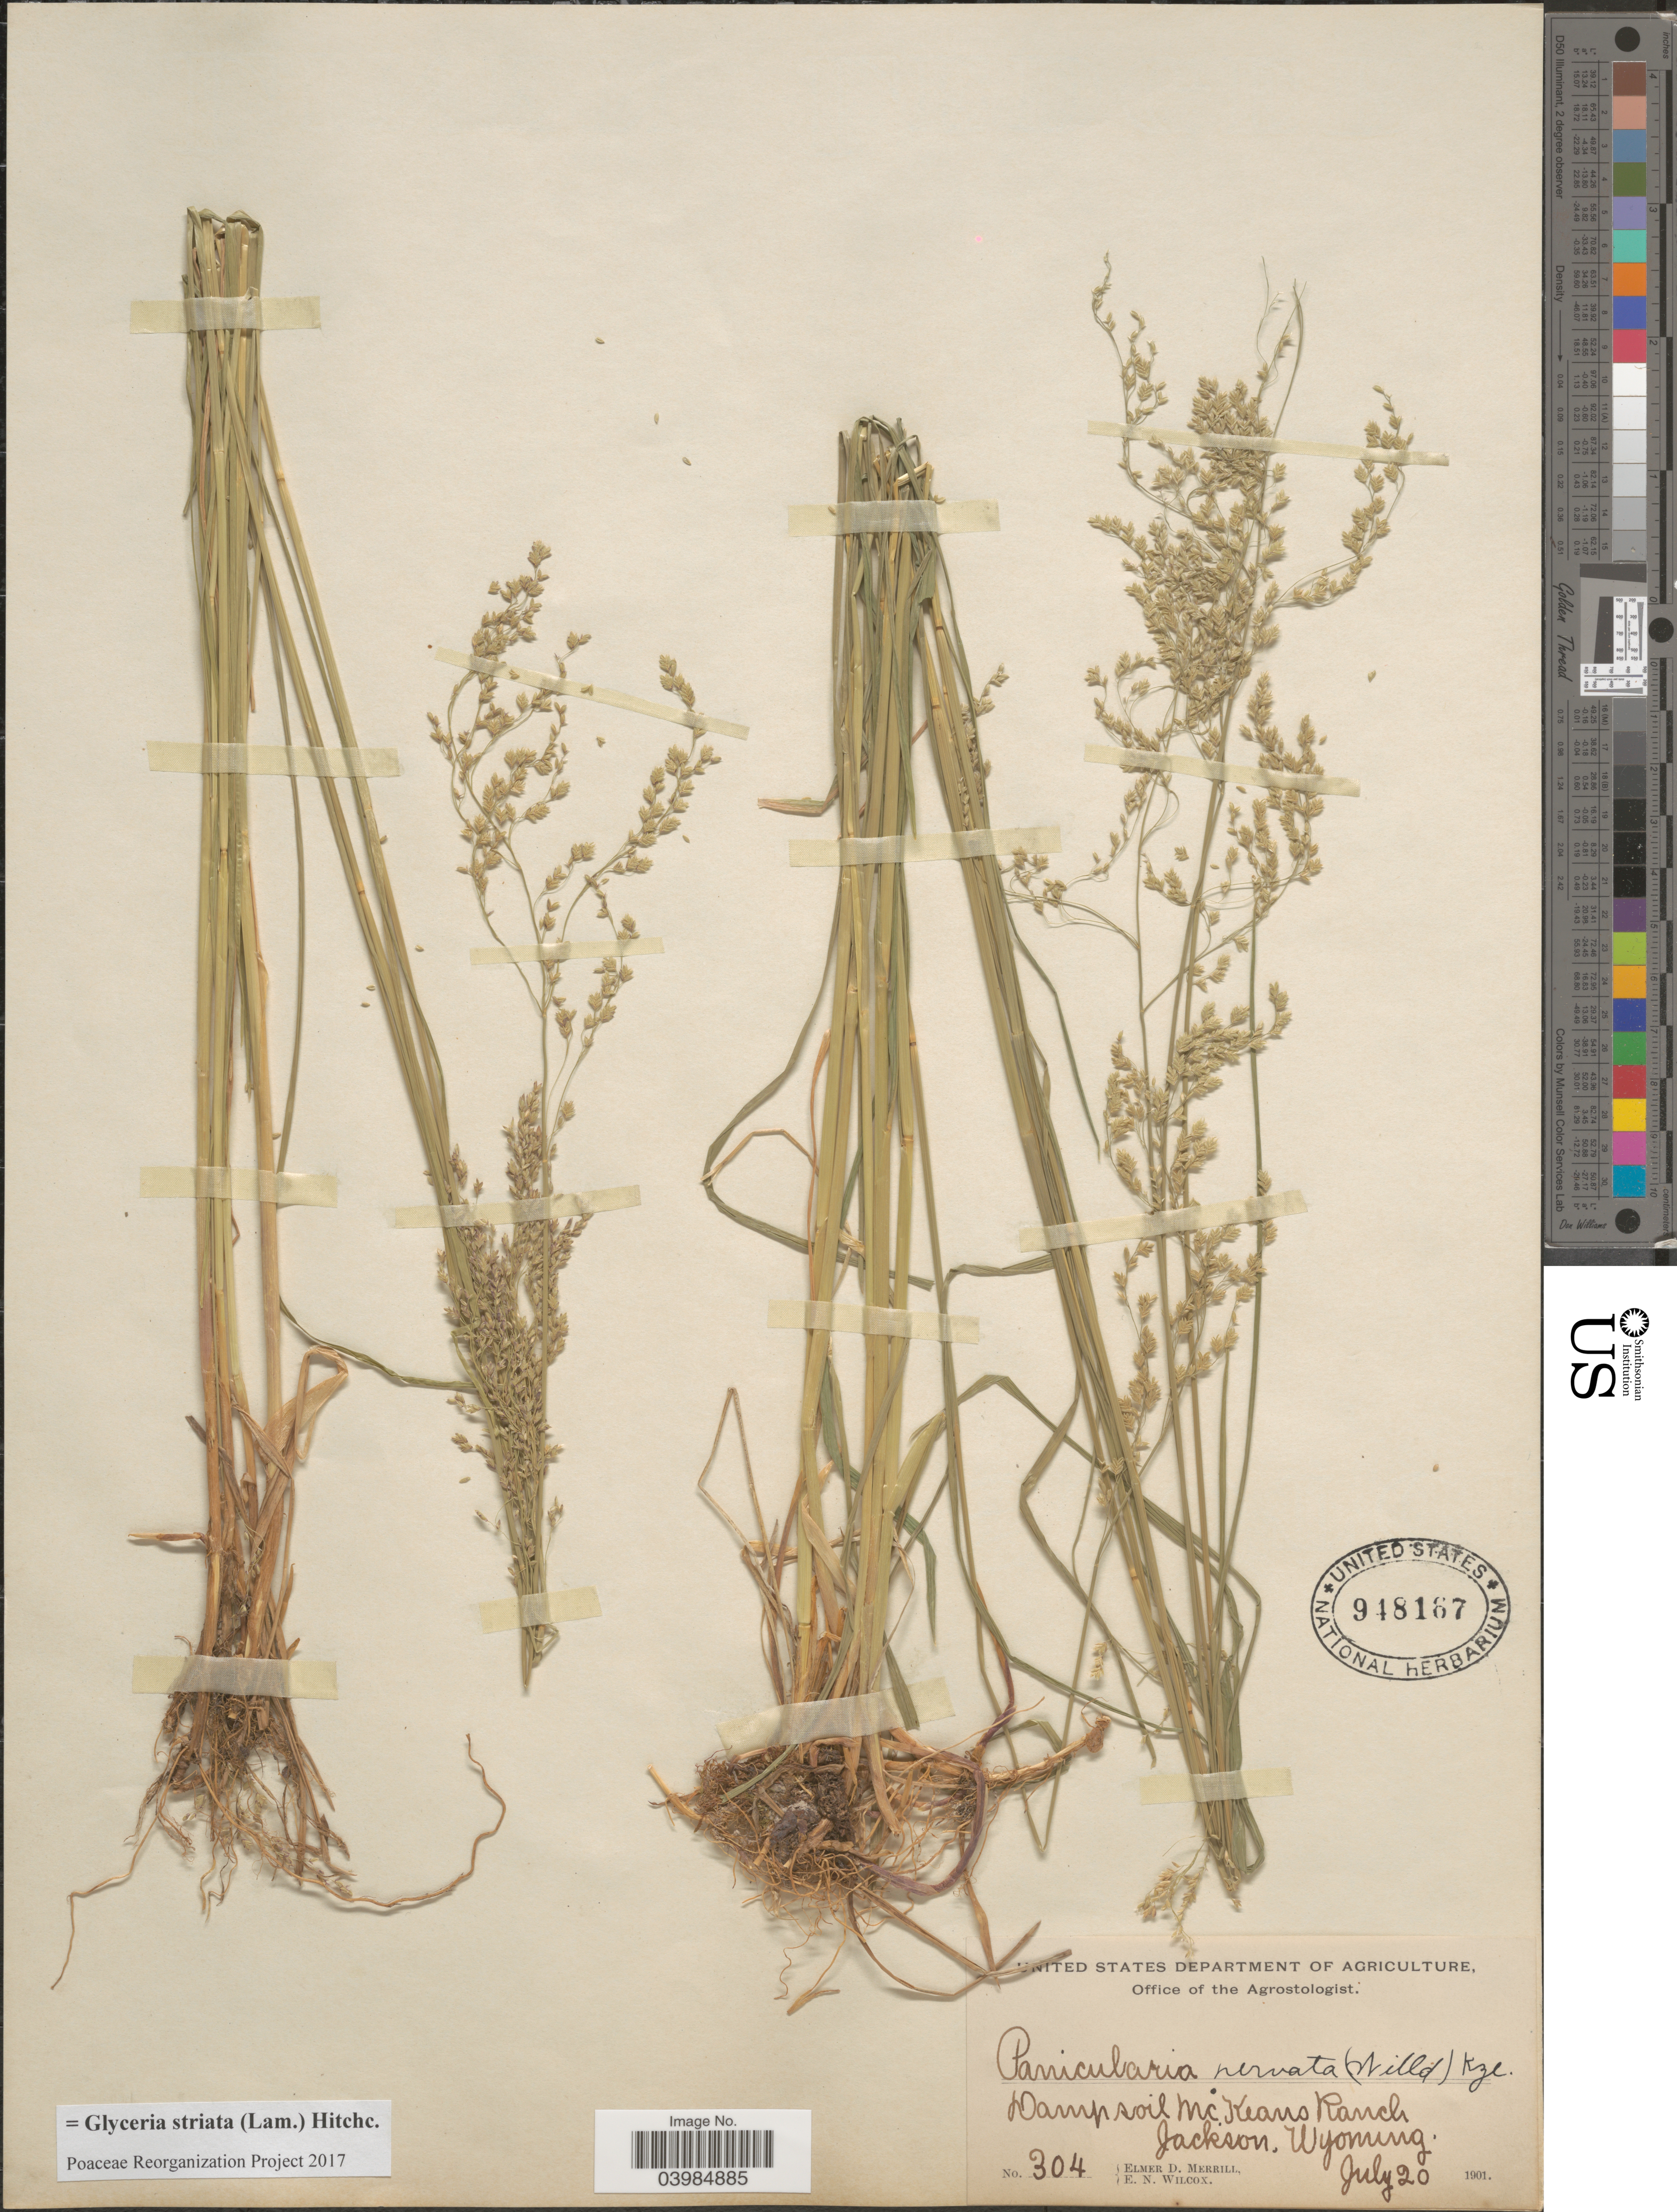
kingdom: Plantae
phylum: Tracheophyta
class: Liliopsida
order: Poales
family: Poaceae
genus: Glyceria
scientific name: Glyceria striata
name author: (Lam.) Hitchc.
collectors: E. D. Merrill & E. Wilcox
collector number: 304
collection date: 1901-07-20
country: United States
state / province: Wyoming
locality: Mc.Keans Ranch. Jackson.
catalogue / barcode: US 948167